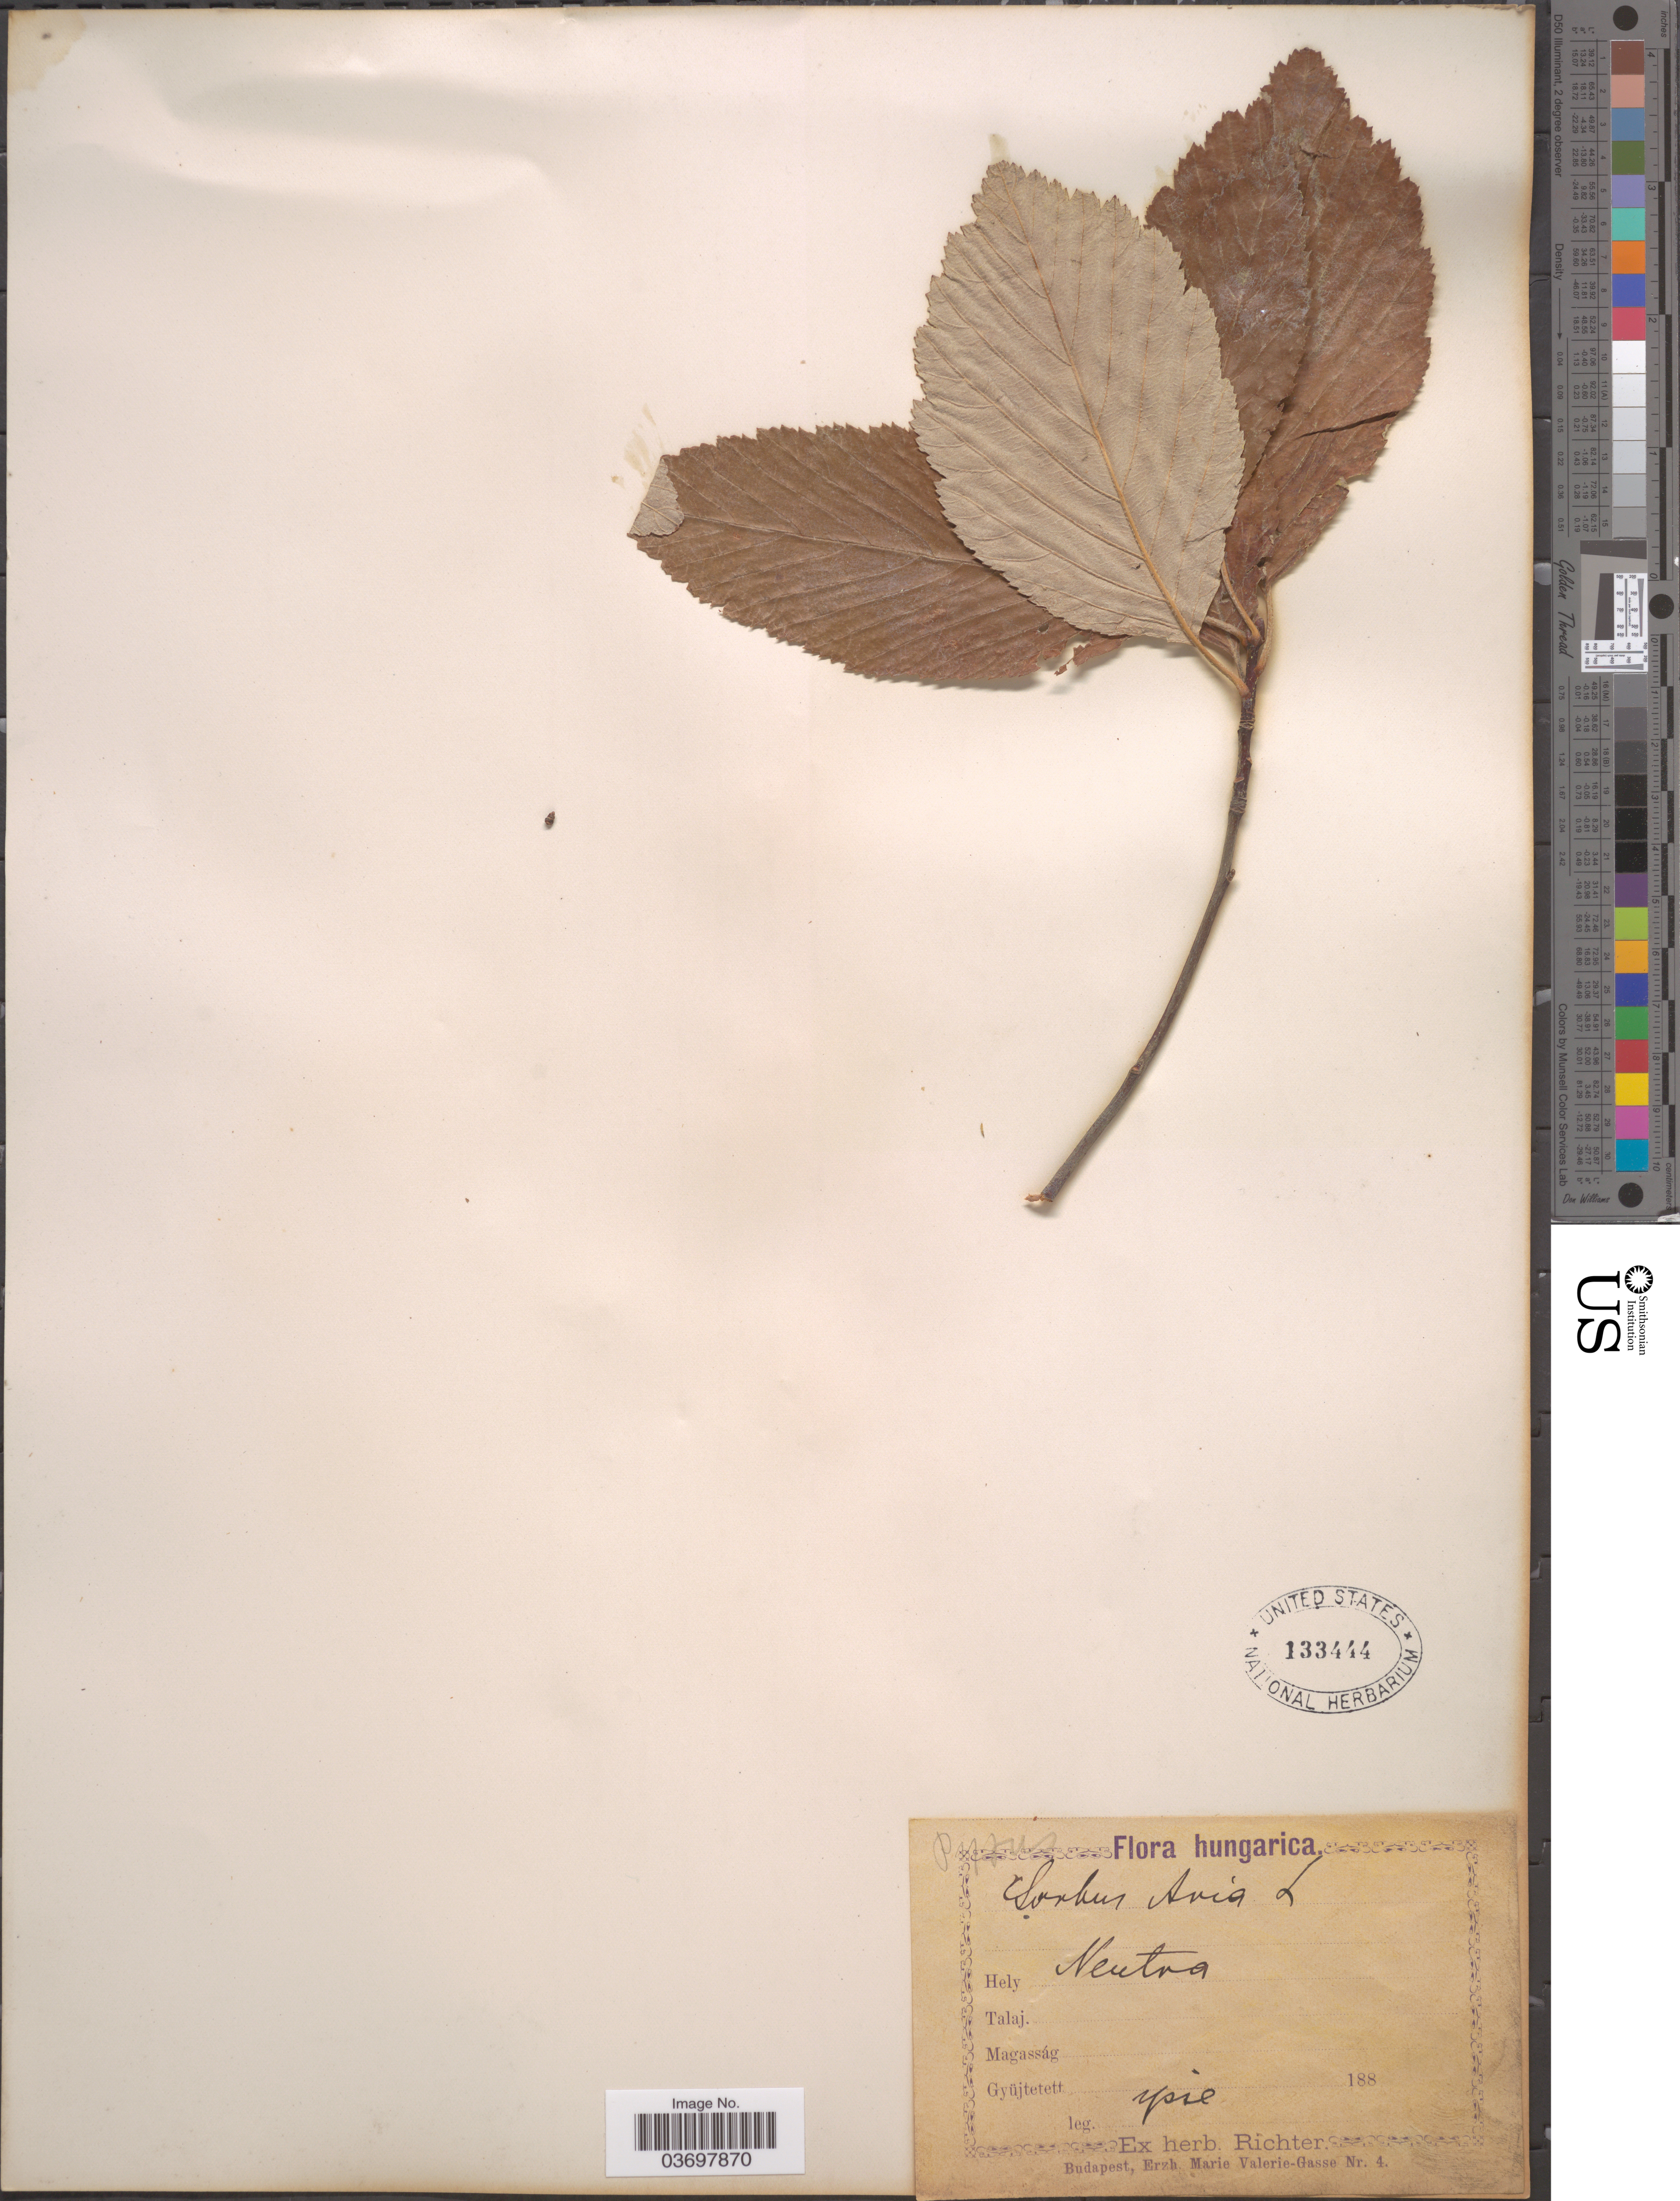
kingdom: Plantae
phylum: Tracheophyta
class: Magnoliopsida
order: Rosales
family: Rosaceae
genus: Sorbus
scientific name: Sorbus aria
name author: (L.) Crantz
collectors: -- Richter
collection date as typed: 188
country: Hungary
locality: Hungarica.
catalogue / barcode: US 133444